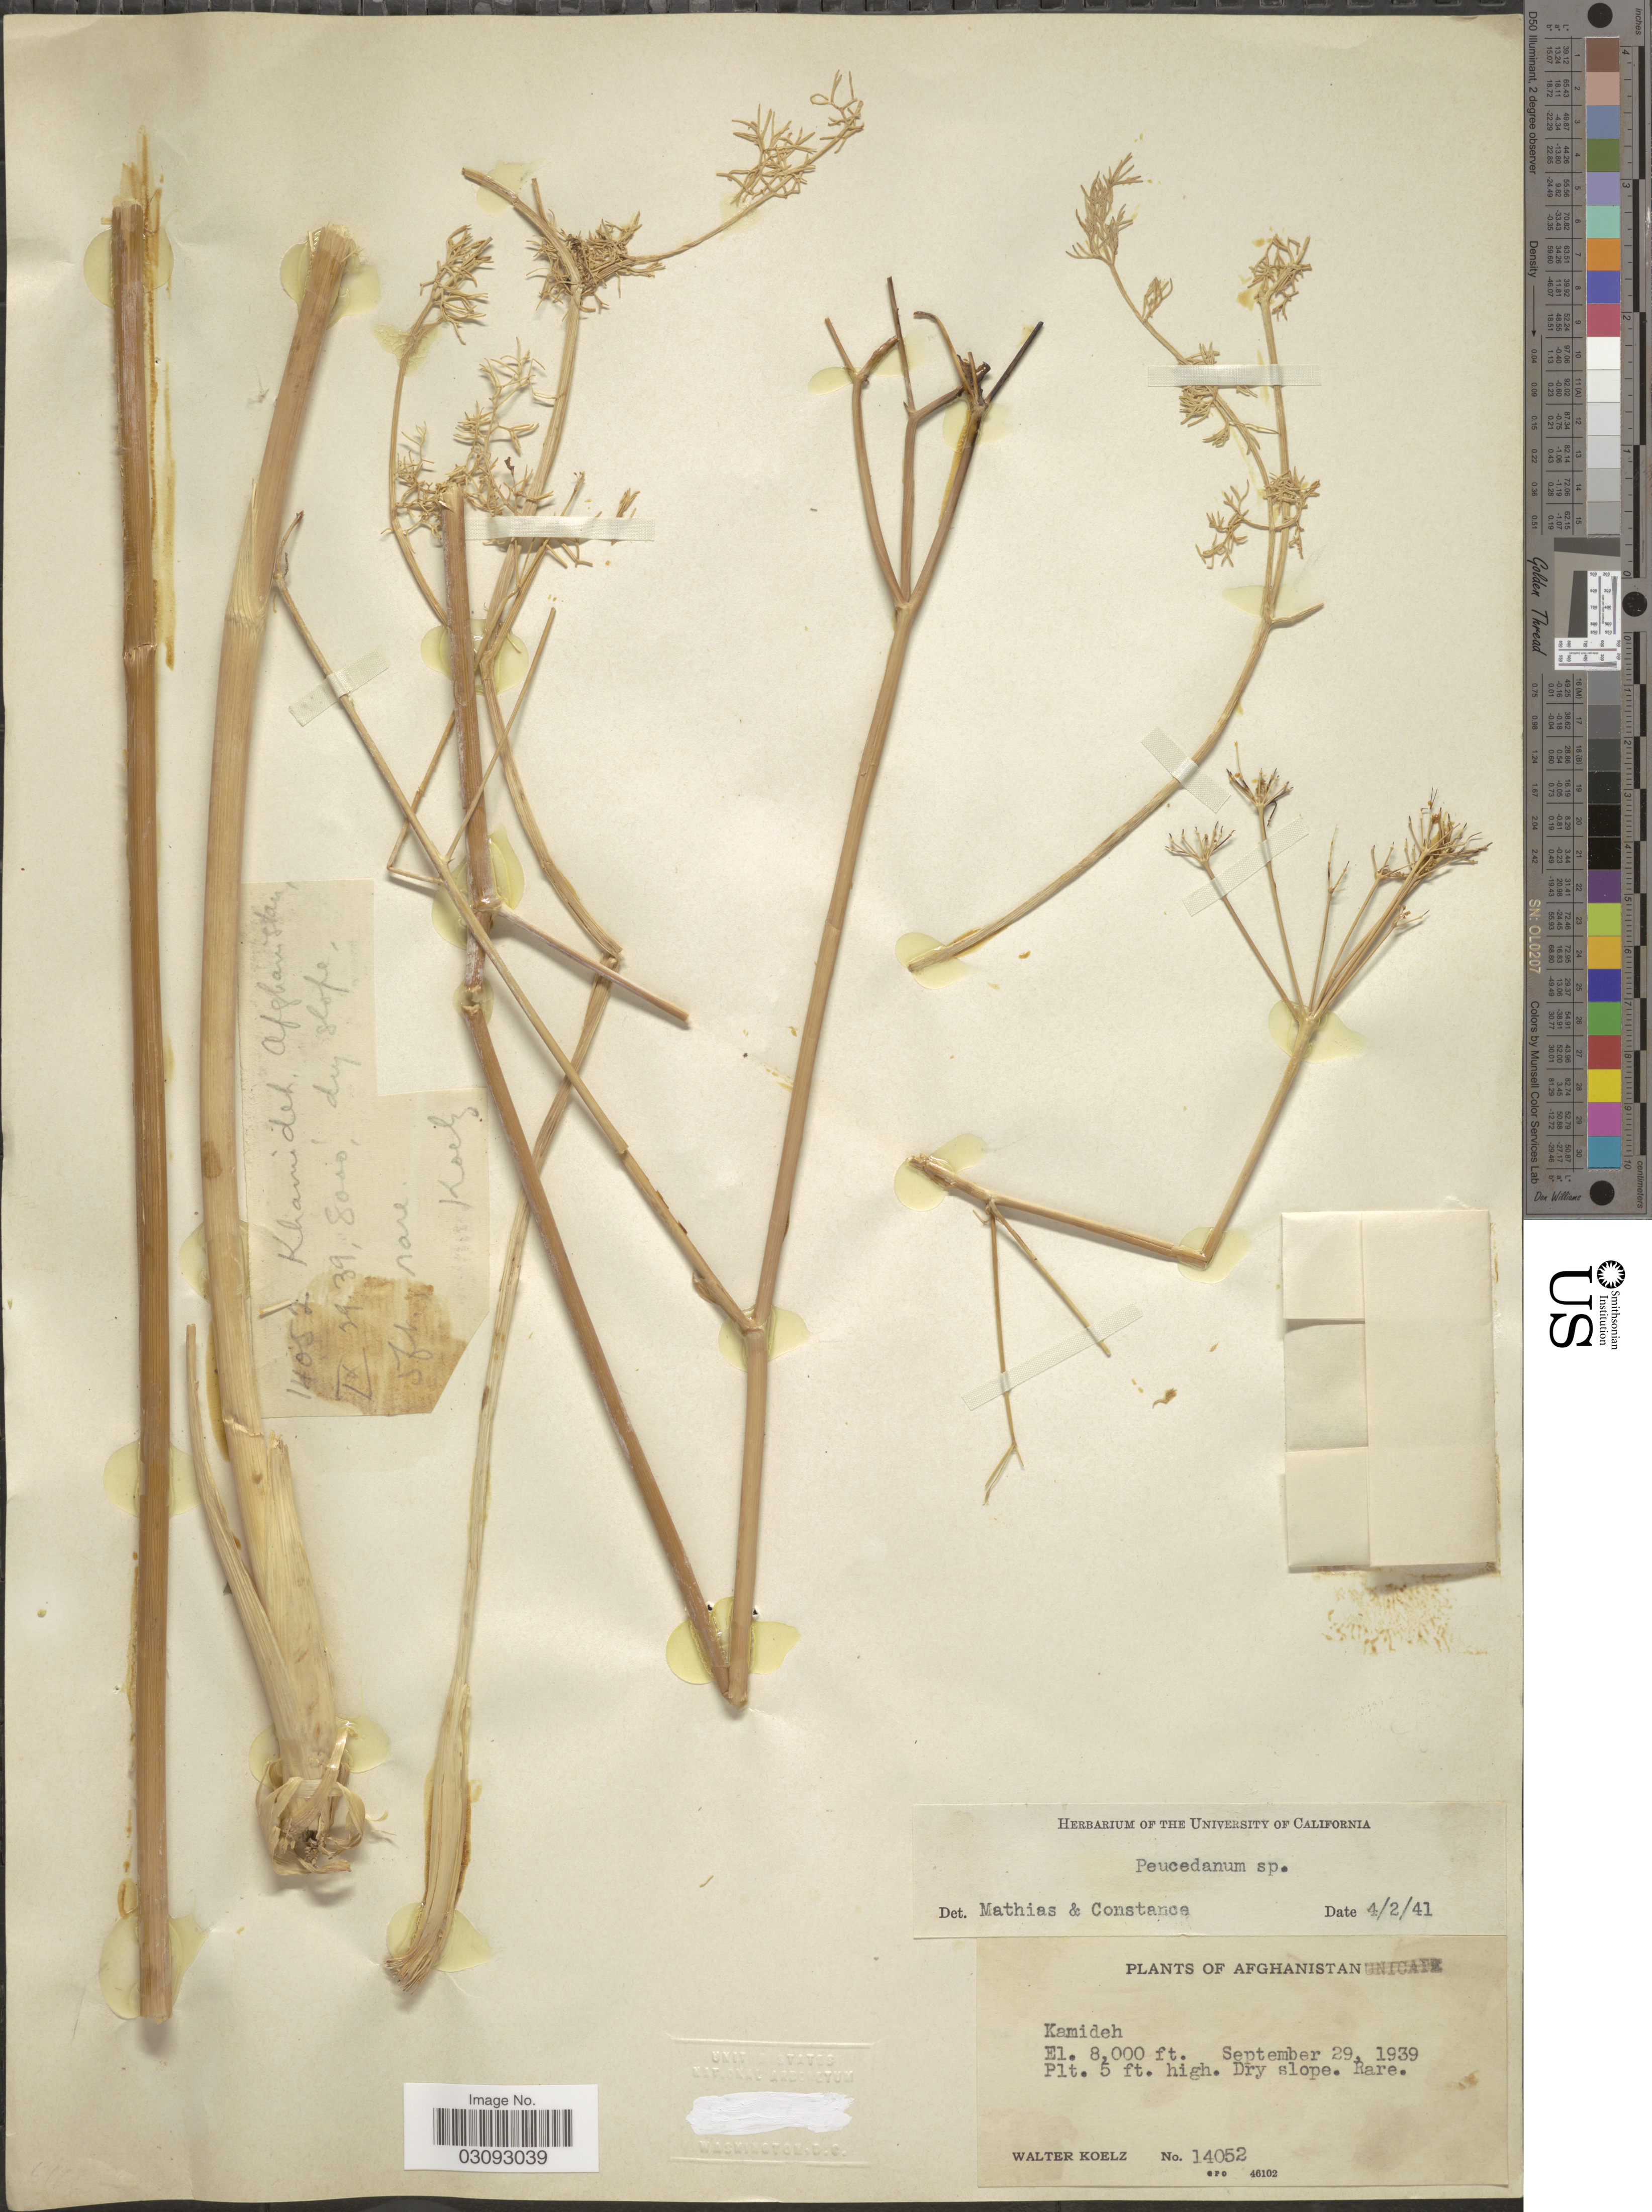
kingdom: Plantae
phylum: Tracheophyta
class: Magnoliopsida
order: Apiales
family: Apiaceae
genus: Peucedanum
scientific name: Peucedanum sp.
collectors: W. N. Koelz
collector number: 14052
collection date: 1939-09-29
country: Afghanistan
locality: Kamideh.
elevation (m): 2438